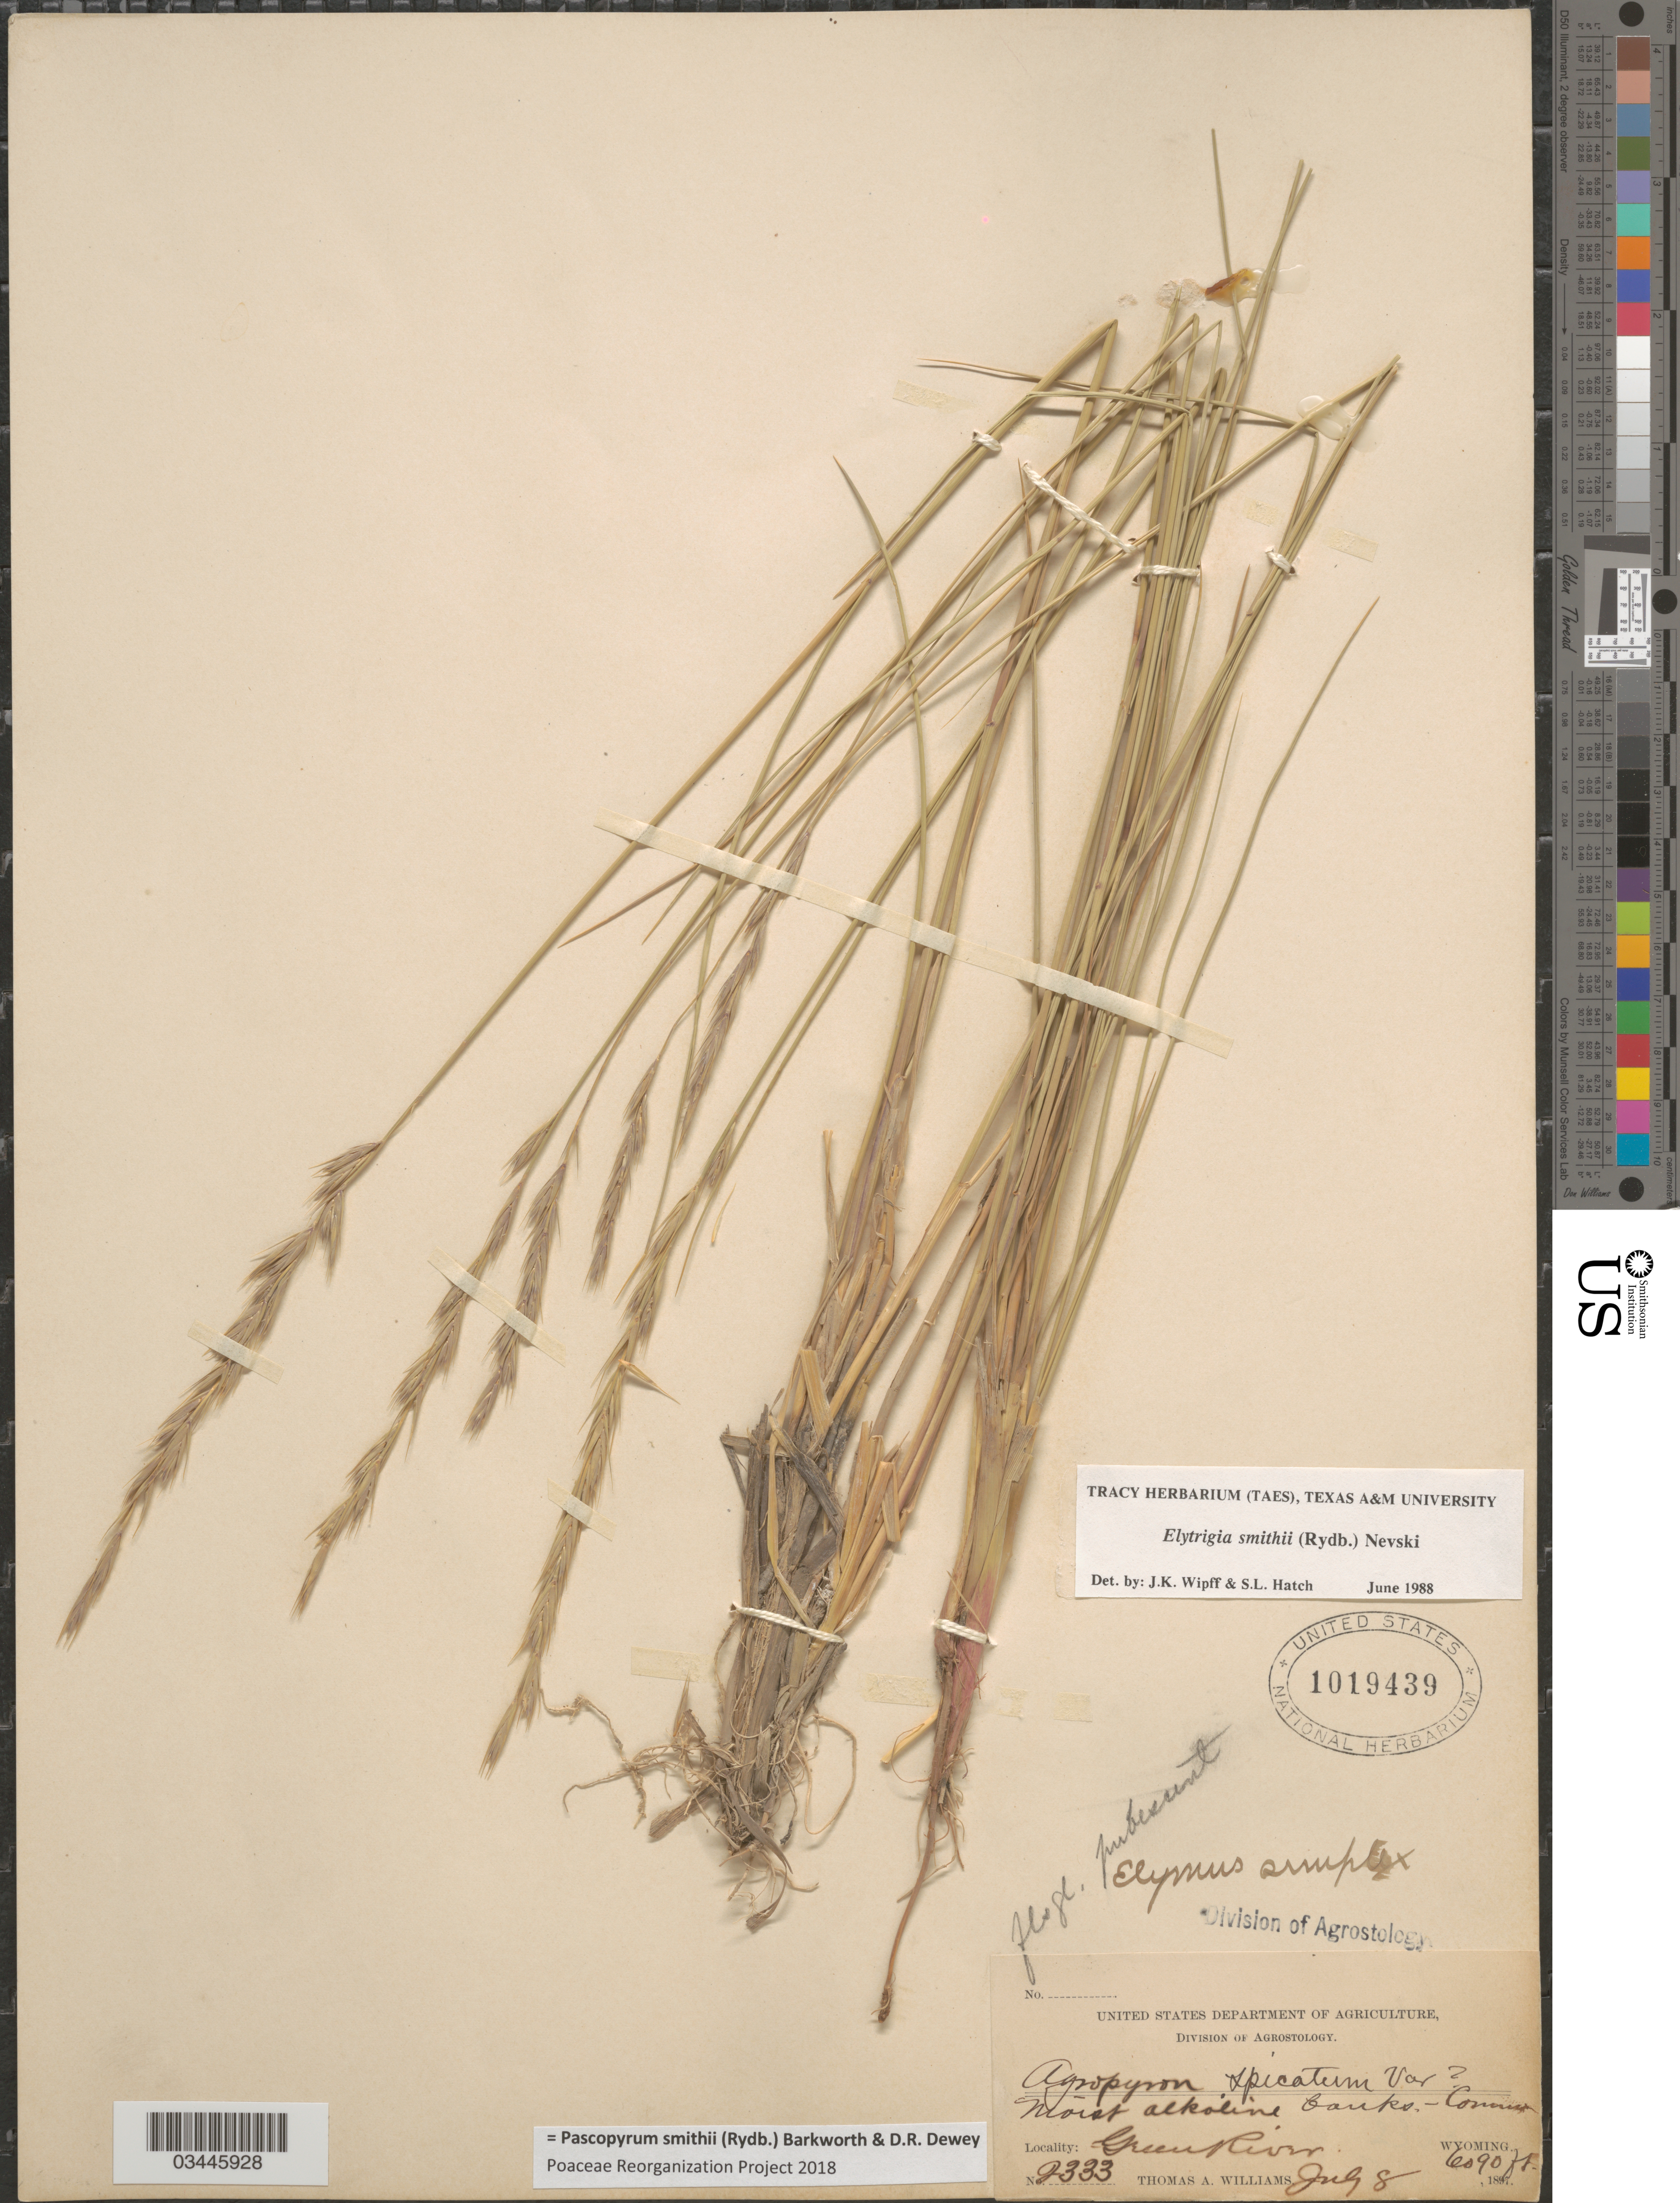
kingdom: Plantae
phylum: Tracheophyta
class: Liliopsida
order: Poales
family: Poaceae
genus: Pascopyrum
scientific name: Pascopyrum smithii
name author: (Rydb.) Barkworth & Dewey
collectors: T. A. Williams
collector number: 2333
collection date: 1897-07-08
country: United States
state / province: Wyoming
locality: Moist alkaline banks. Green River.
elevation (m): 1856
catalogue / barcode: US 1019439